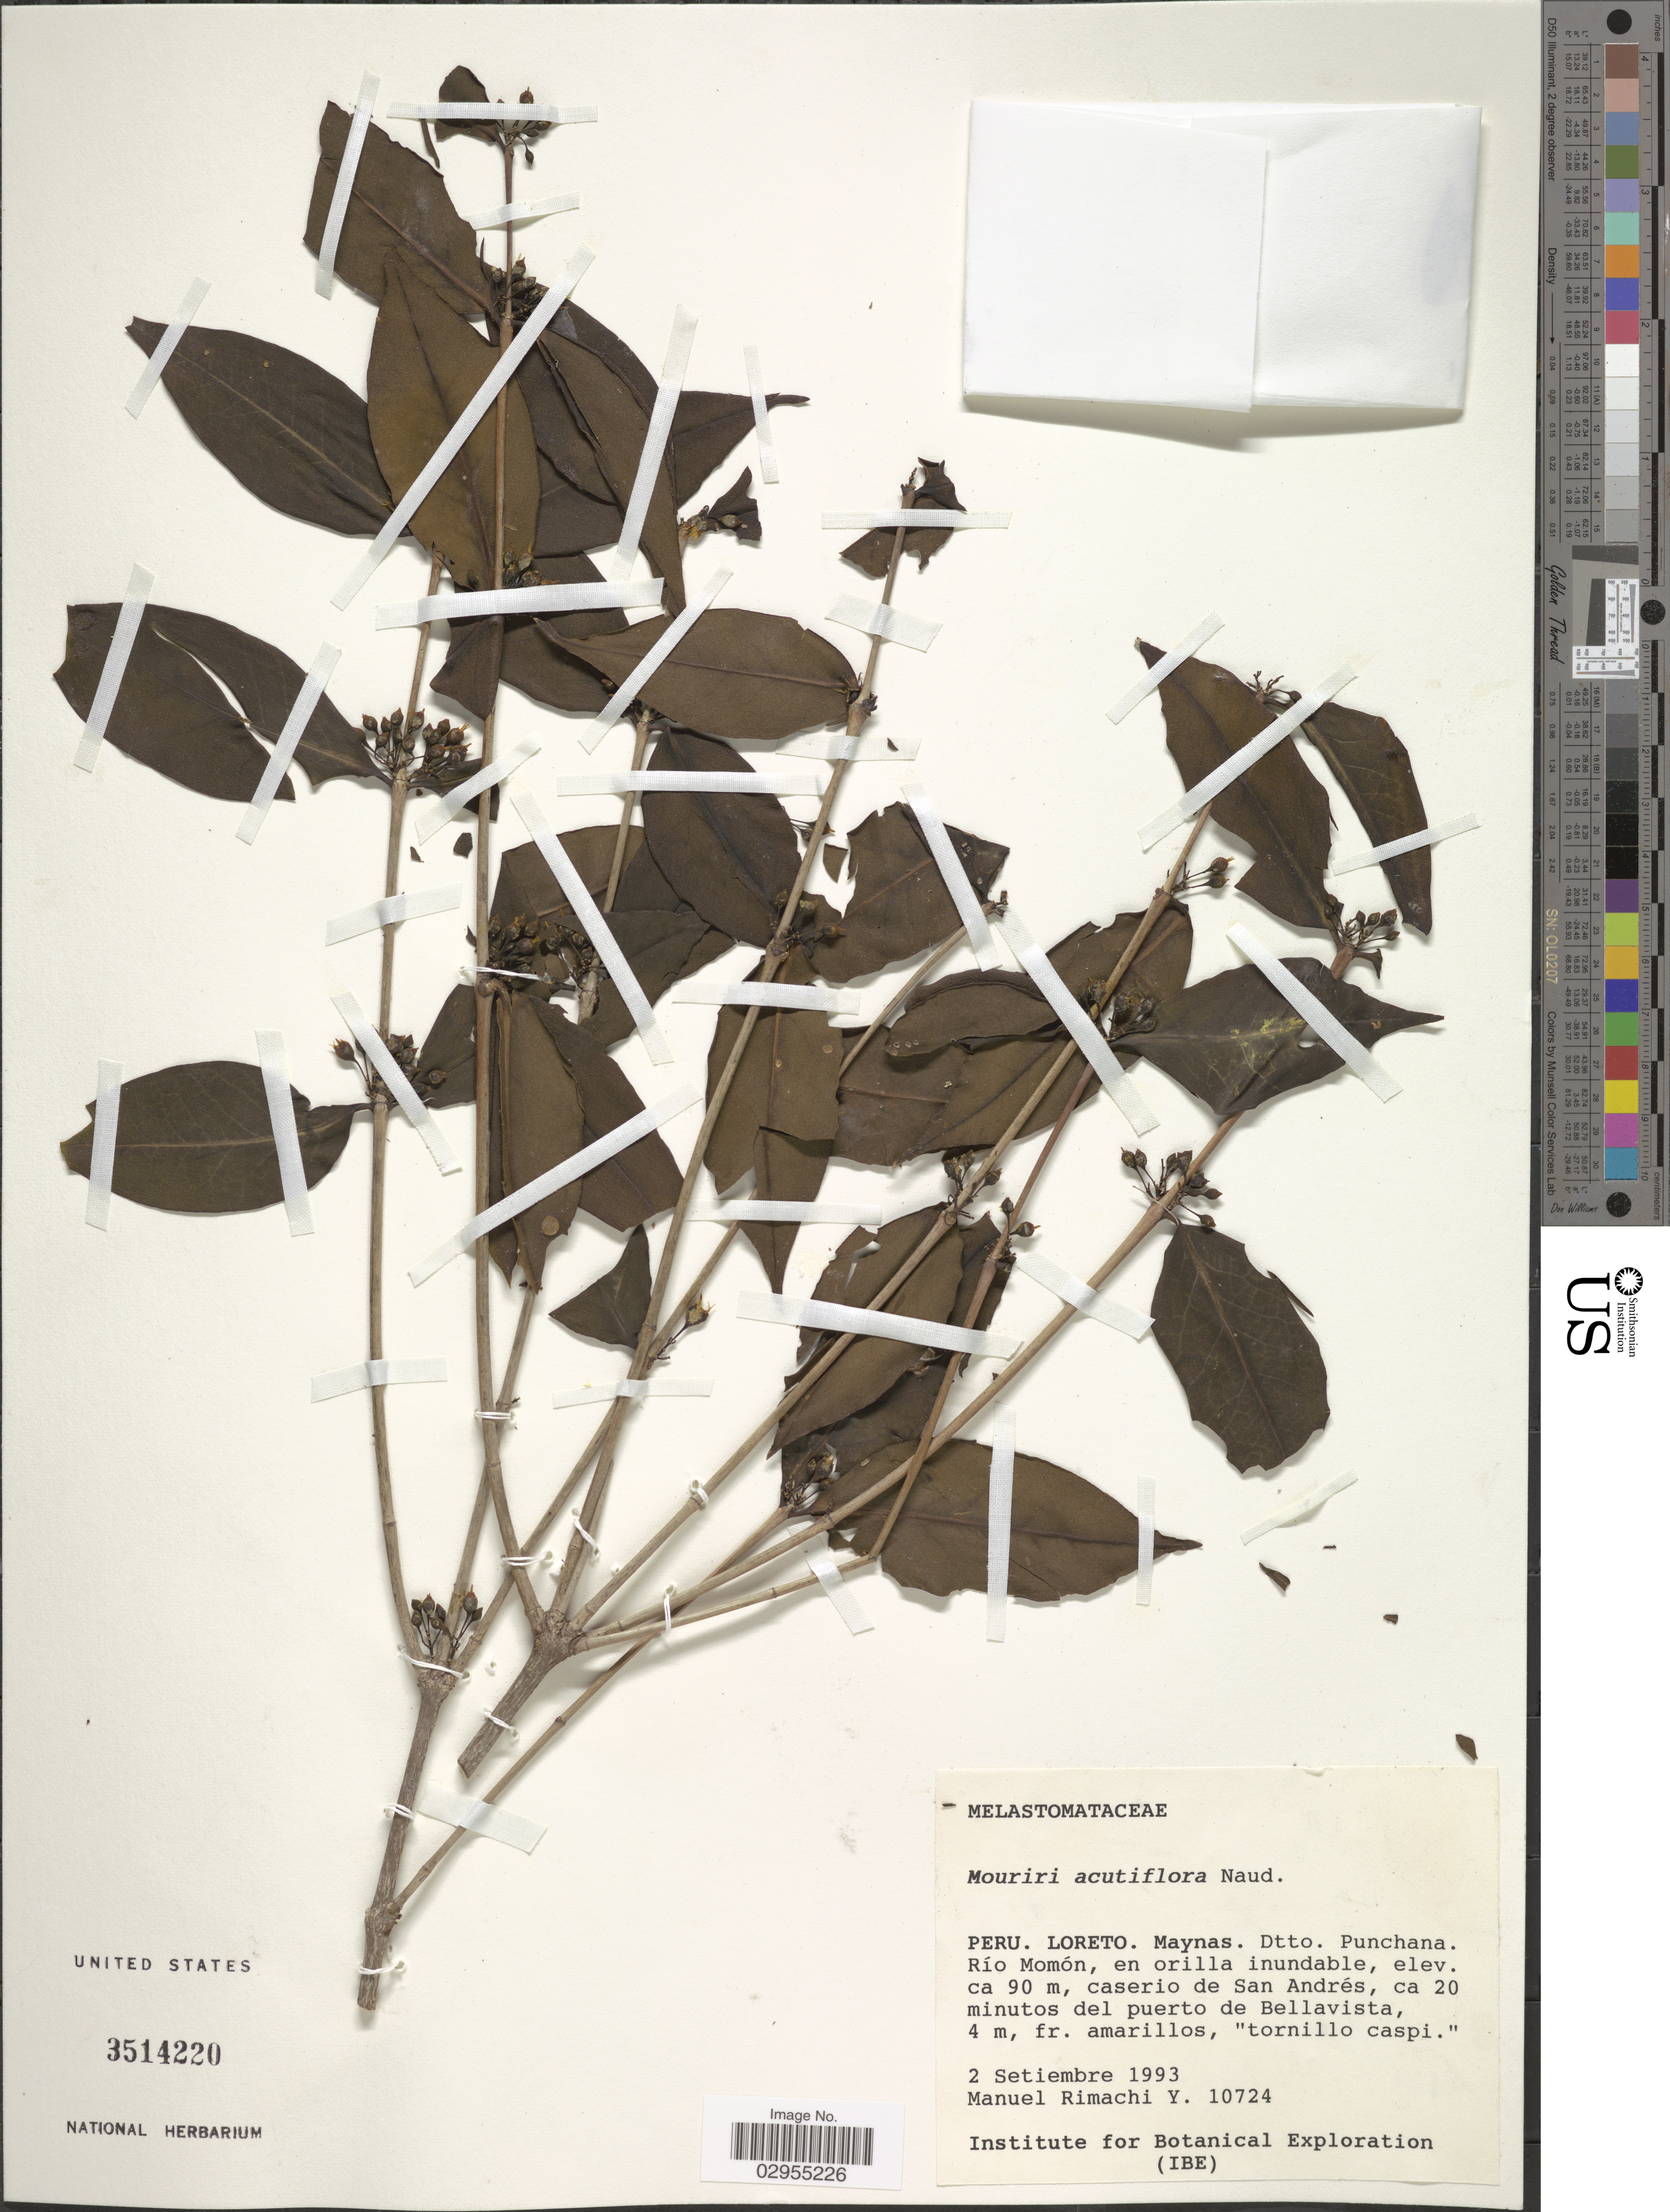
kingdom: Plantae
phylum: Tracheophyta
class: Magnoliopsida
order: Myrtales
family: Melastomataceae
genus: Mouriri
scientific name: Mouriri acutiflora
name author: Naudin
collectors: M. Rimachi Y.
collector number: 10724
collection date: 1993-09-02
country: Peru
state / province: Loreto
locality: Maynas. Dtto. Punchuna. Río Momón, en orilla inundable, caserio de San Andrés, ca. 20 minutos del puerto de Bellavista.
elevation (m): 90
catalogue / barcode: US 3514220